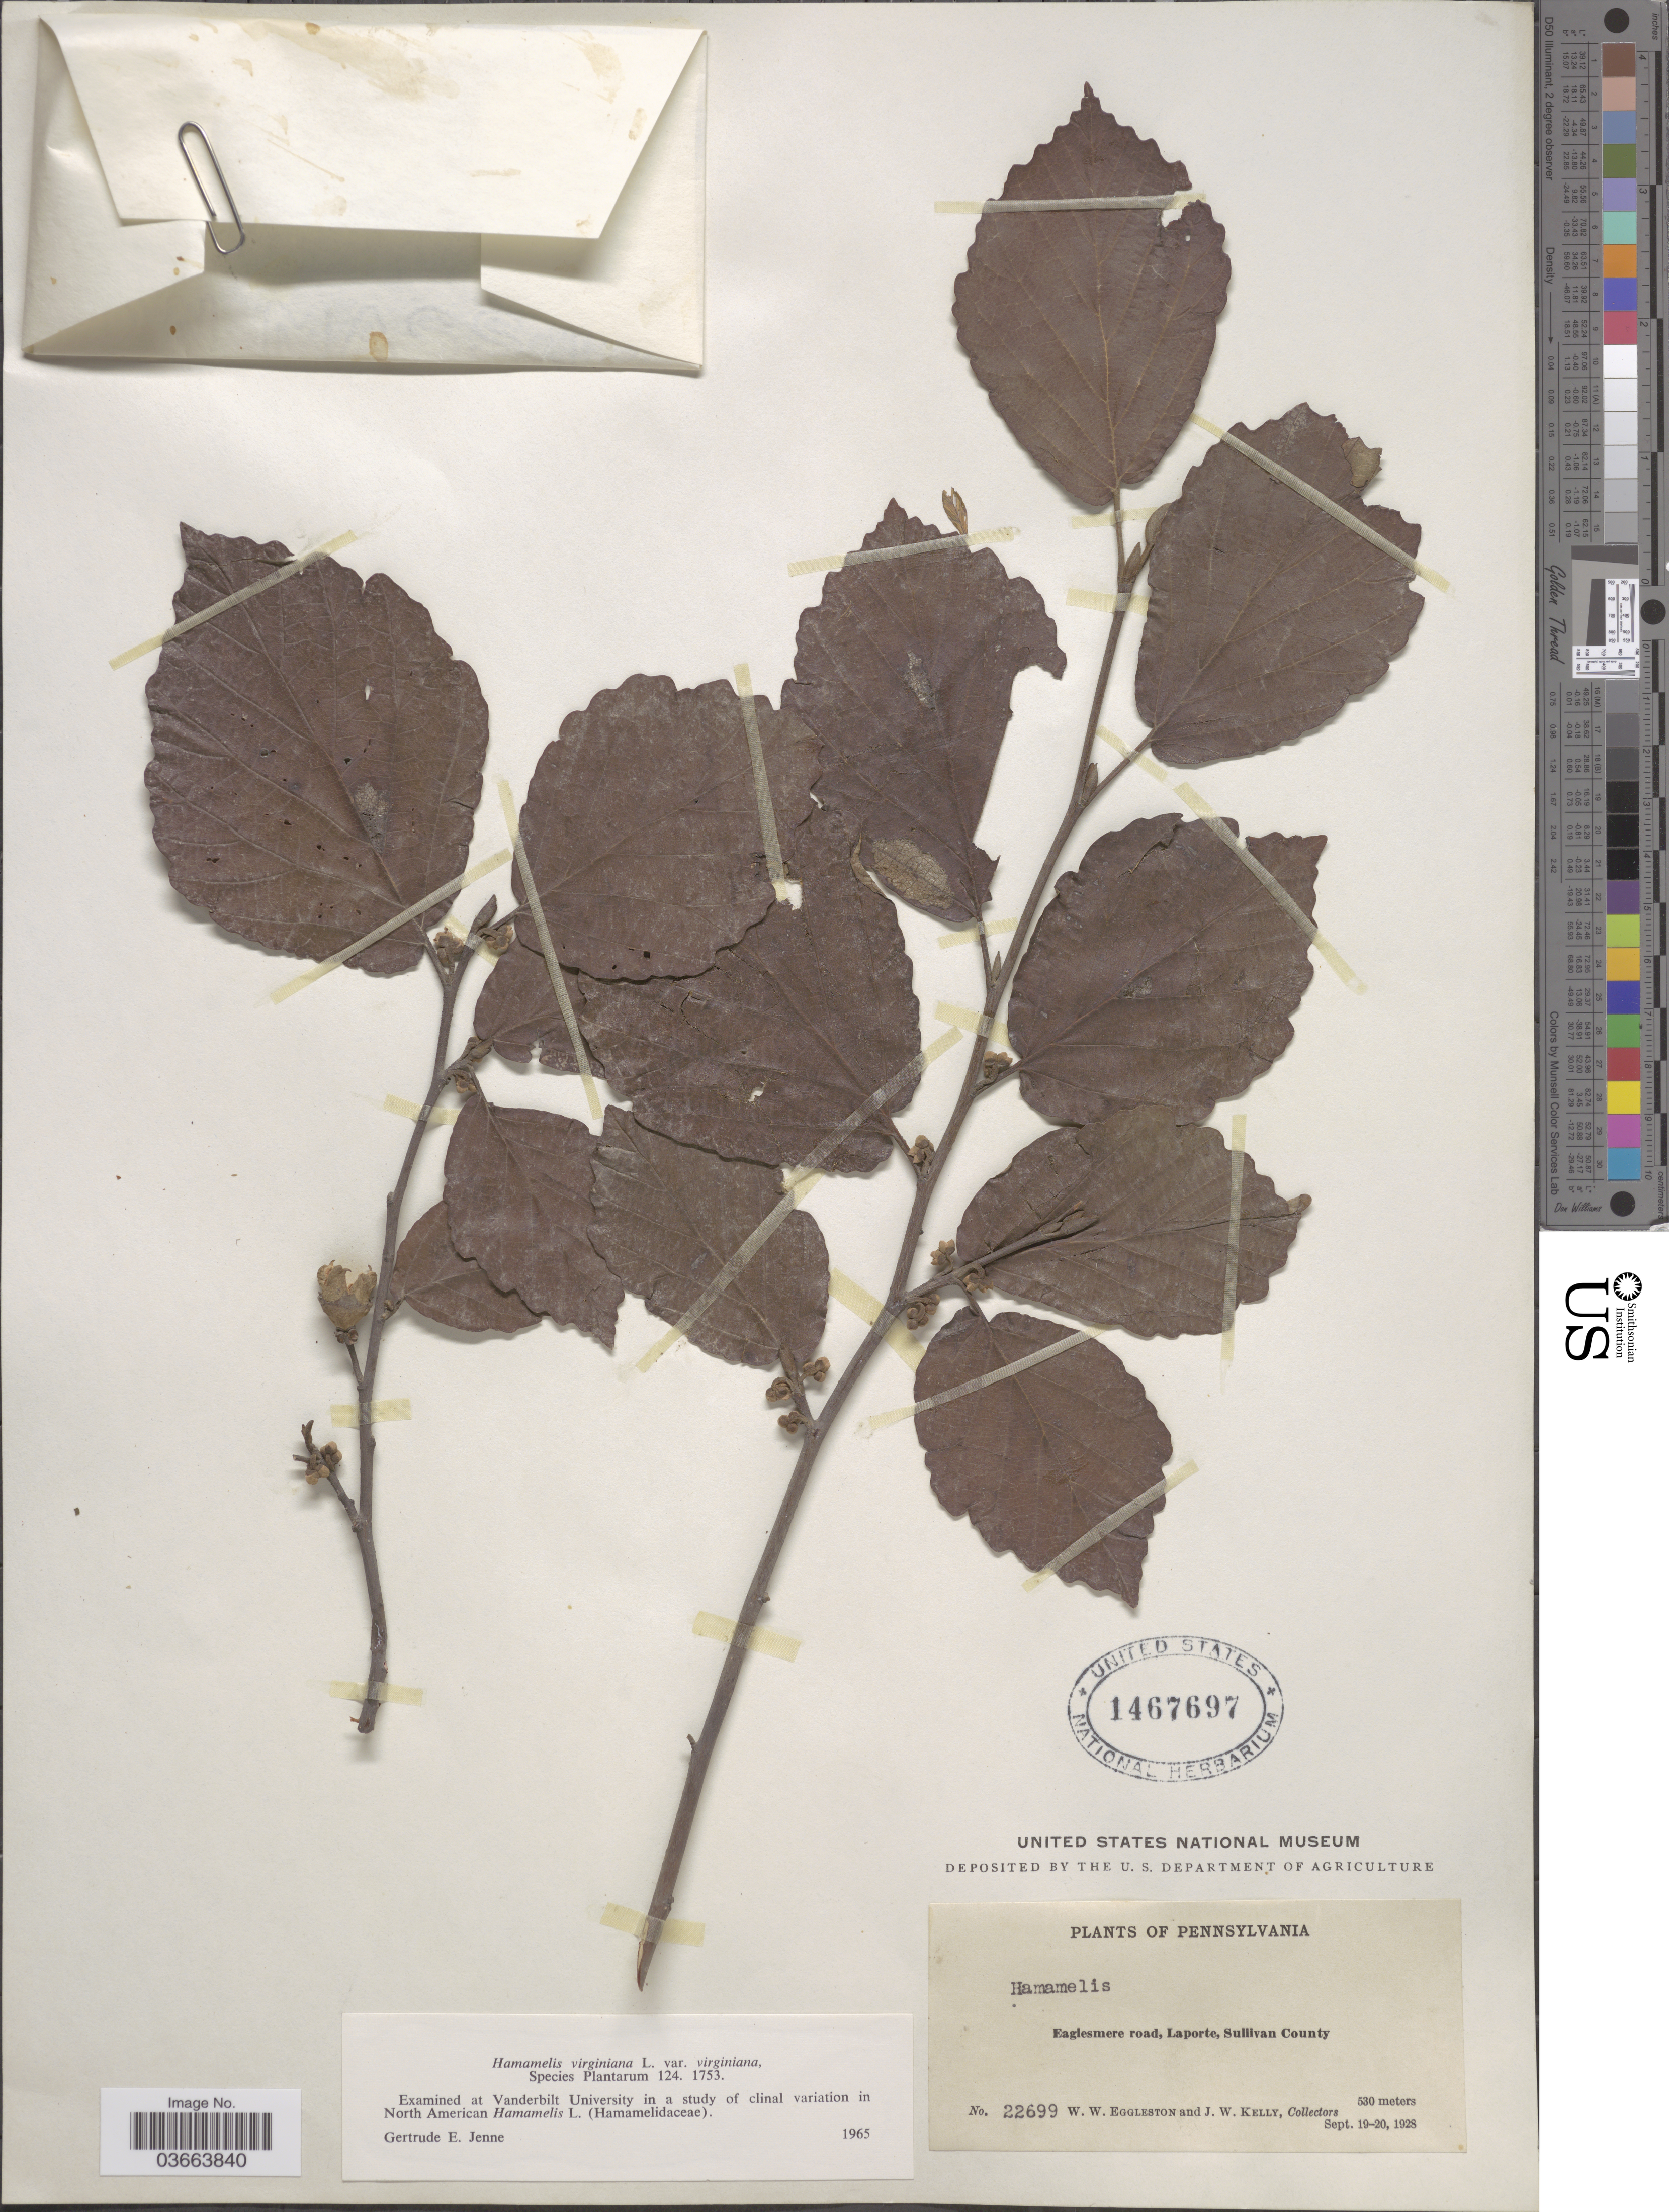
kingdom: Plantae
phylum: Tracheophyta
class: Magnoliopsida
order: Saxifragales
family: Hamamelidaceae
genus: Hamamelis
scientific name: Hamamelis virginiana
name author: L.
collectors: W. W. Eggleston & J. Kelly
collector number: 22699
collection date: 1928-09-19/1928-09-20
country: United States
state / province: Pennsylvania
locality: Eaglesmere road, Laporte, Sullivan County.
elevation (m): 530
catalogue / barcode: US 1467697